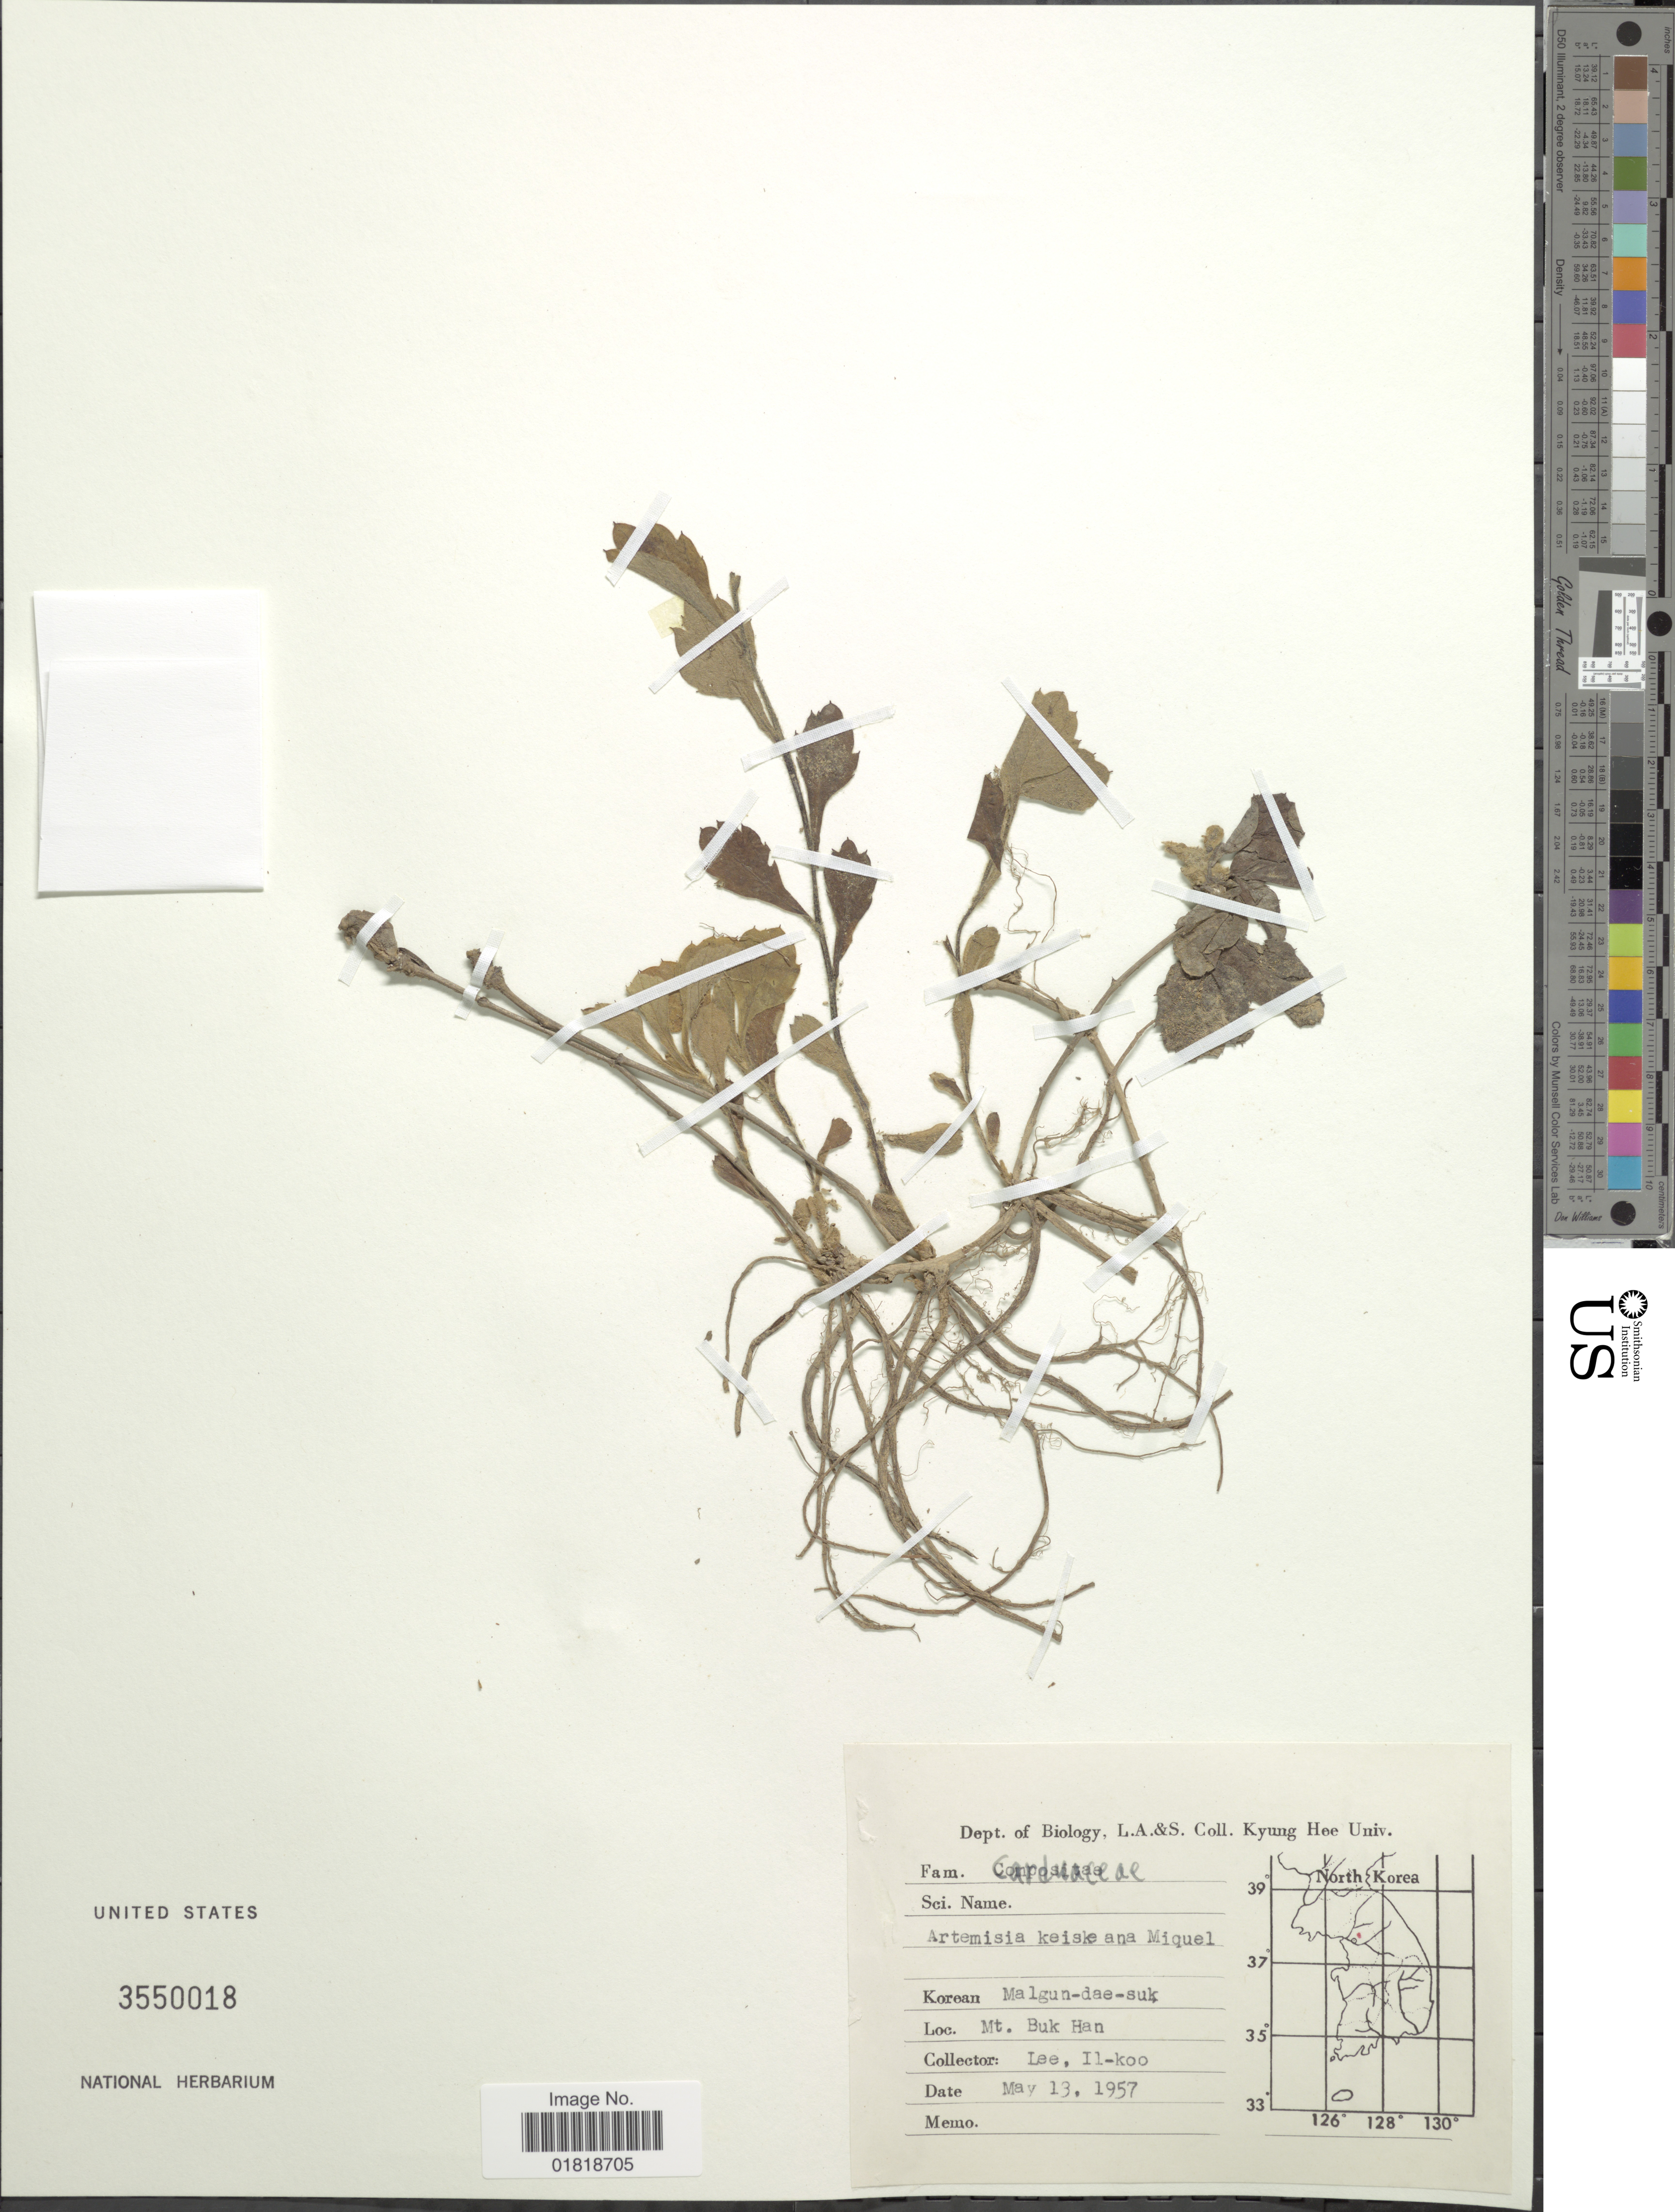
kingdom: Plantae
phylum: Tracheophyta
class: Magnoliopsida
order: Asterales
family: Asteraceae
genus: Artemisia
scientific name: Artemisia keiskeana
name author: Miq.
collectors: I. Lee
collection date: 1957-05-13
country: South Korea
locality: Mt. Buk Han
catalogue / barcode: US 3550018